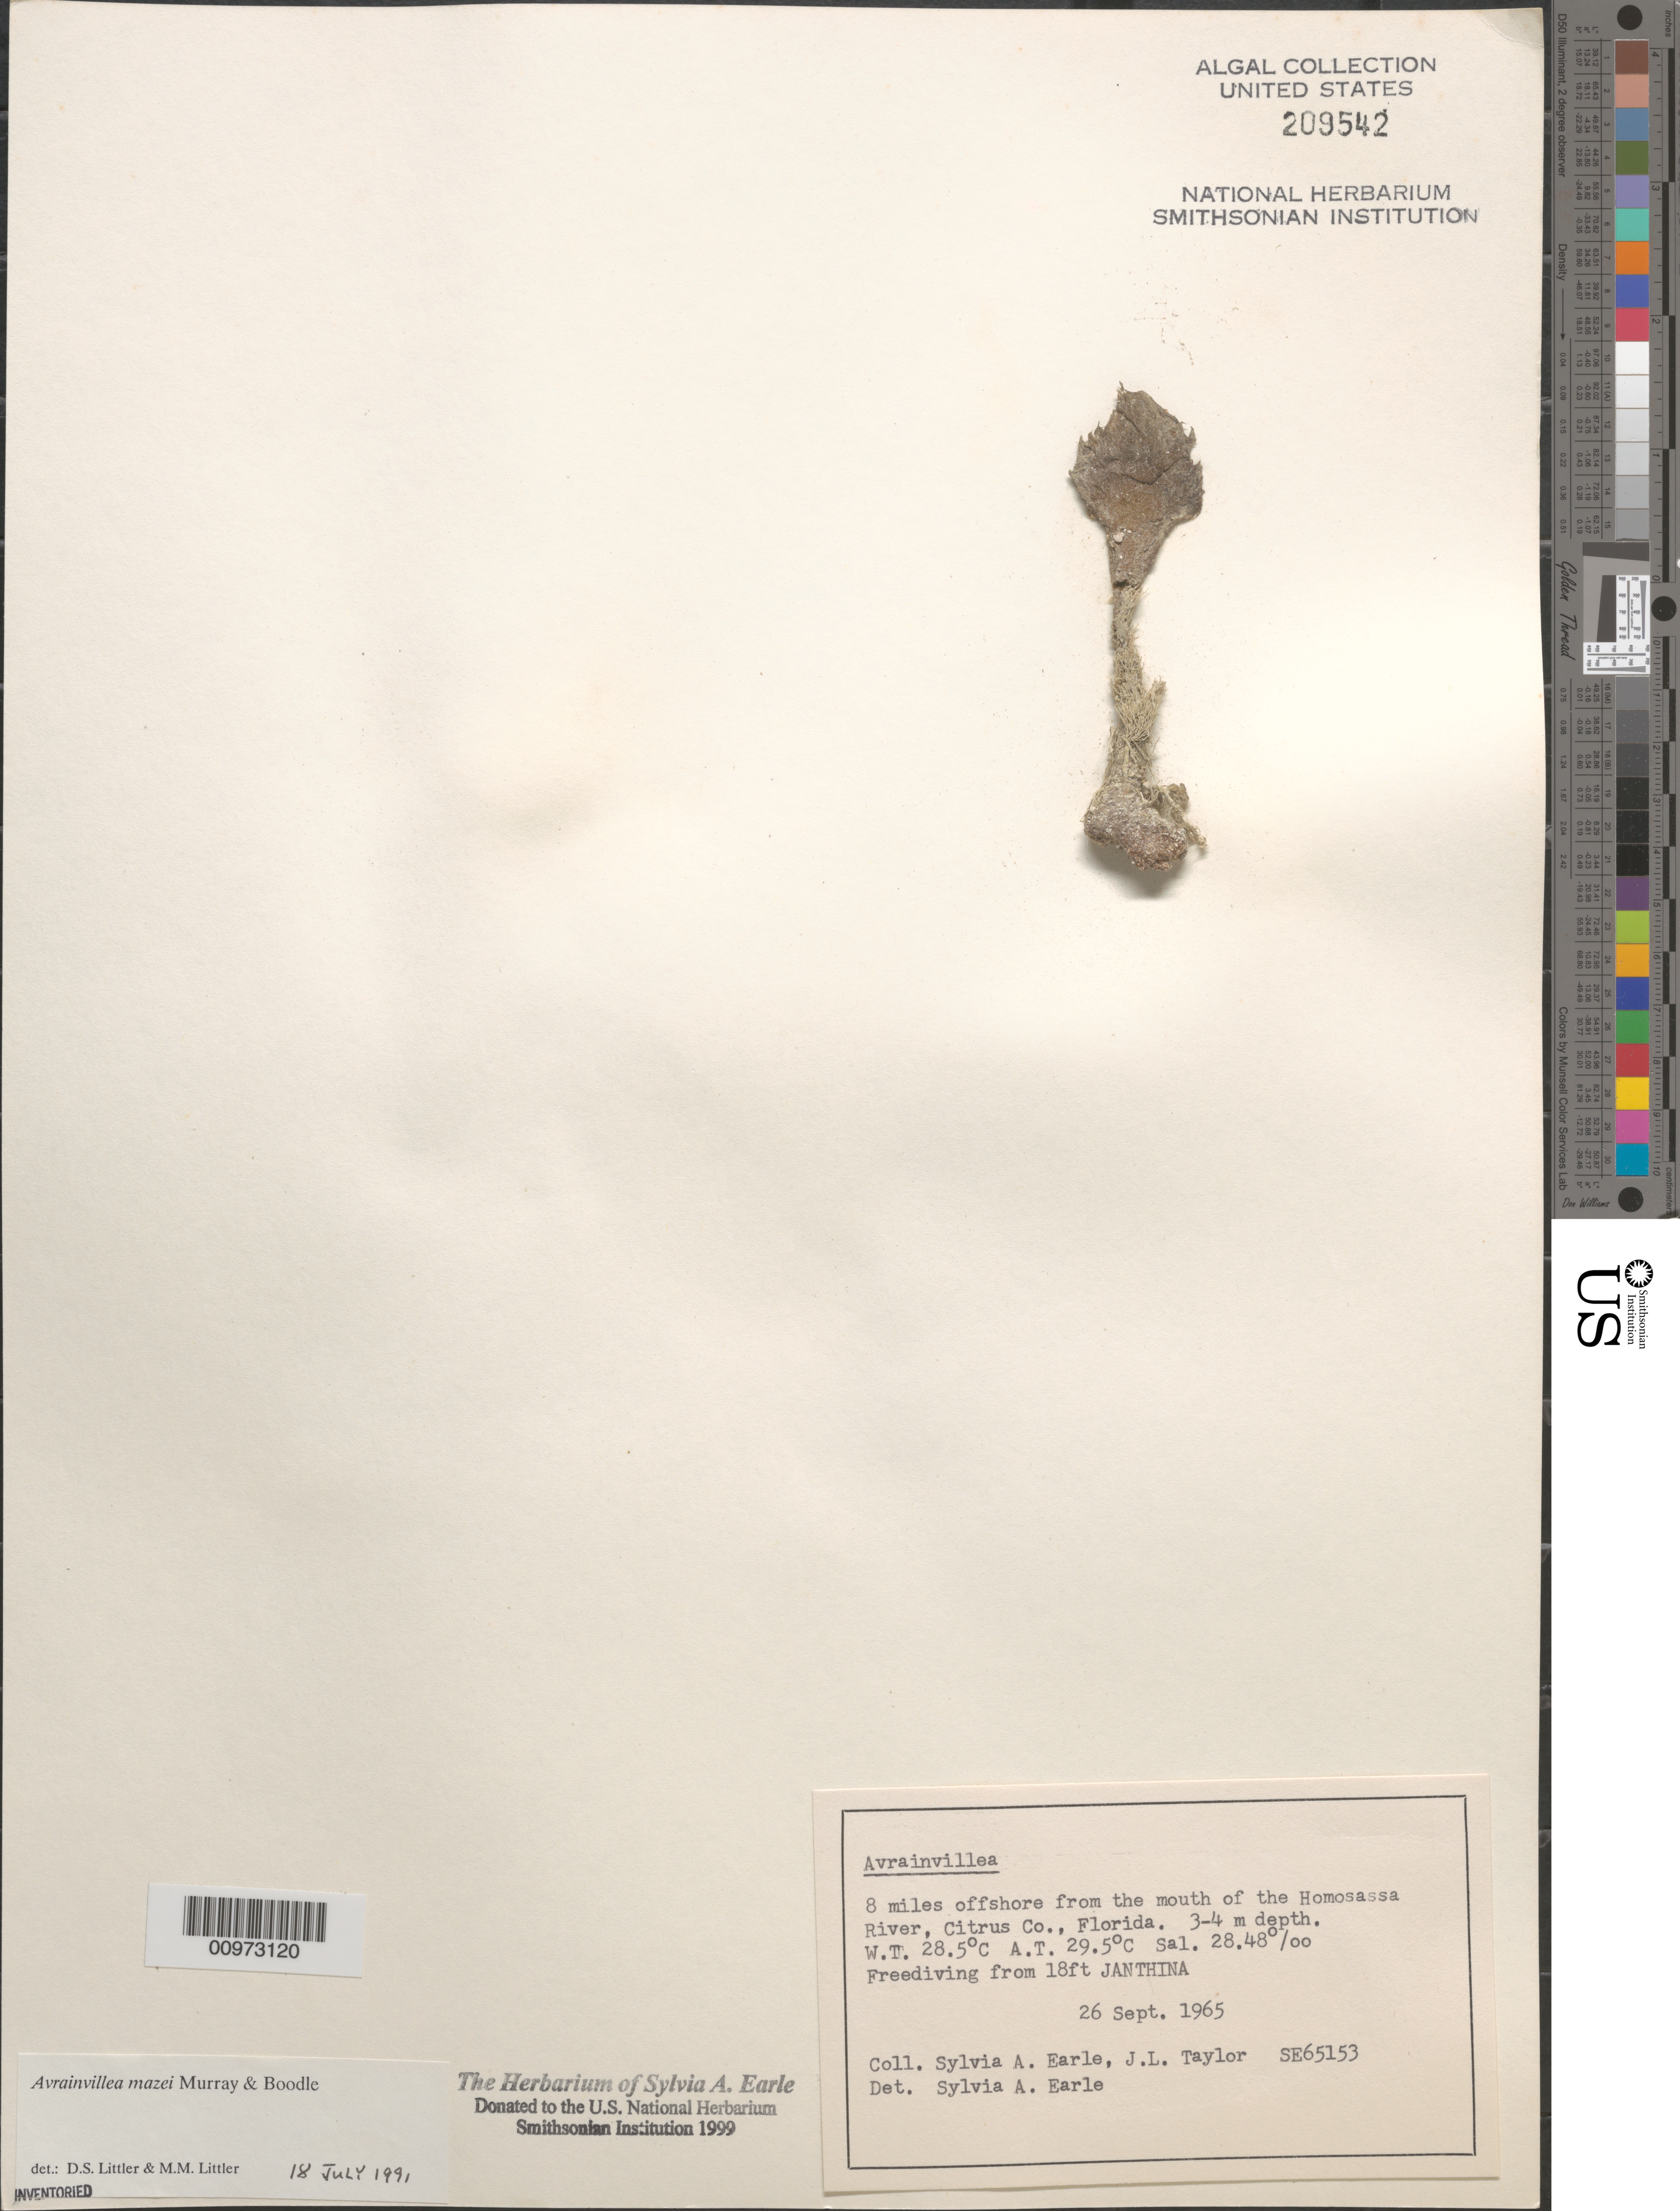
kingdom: Plantae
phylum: Chlorophyta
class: Ulvophyceae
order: Bryopsidales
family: Dichotomosiphonaceae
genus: Avrainvillea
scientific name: Avrainvillea mazei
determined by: Littler, D. S.; Littler, M. M.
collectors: S. A. Earle & J. L. Taylor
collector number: SE 65153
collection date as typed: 26 Sep 1965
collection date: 1965-09-26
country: United States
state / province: Florida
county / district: Citrus County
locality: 8 miles offshore from Homosassa River mouth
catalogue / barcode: US 209542